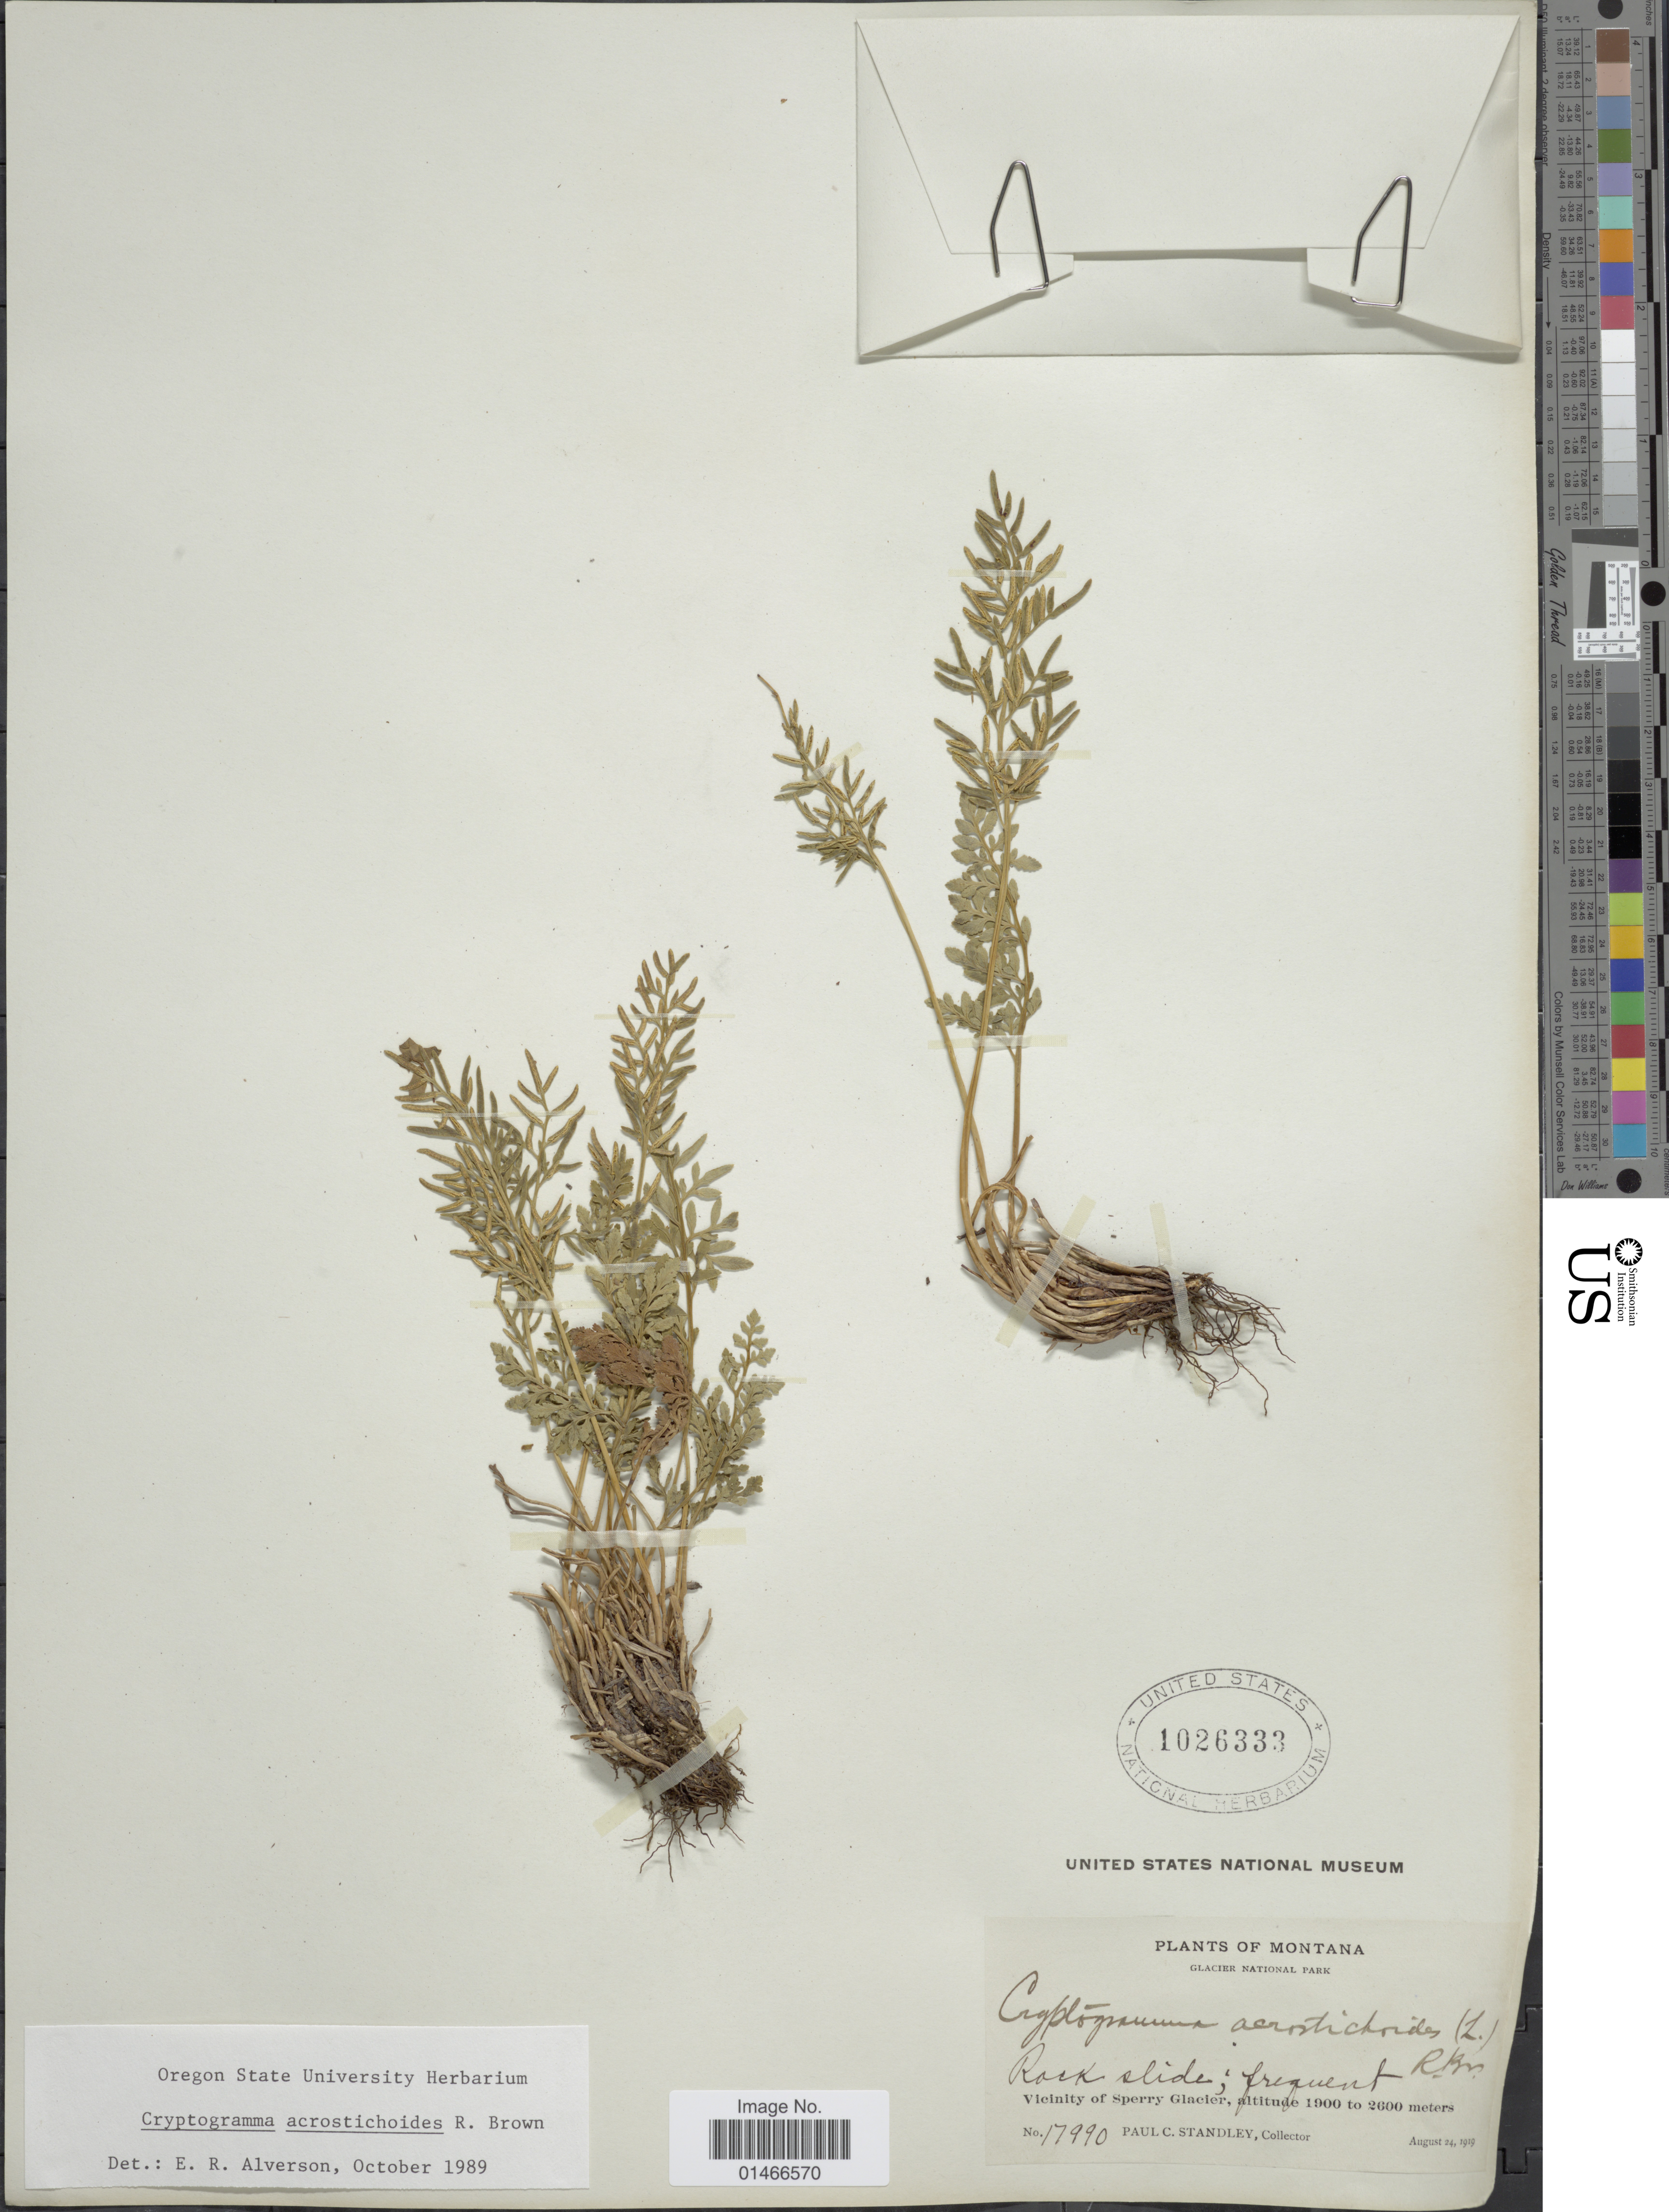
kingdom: Plantae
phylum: Tracheophyta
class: Polypodiopsida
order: Polypodiales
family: Pteridaceae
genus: Cryptogramma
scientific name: Cryptogramma acrostichoides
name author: R. Br.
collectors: P. C. Standley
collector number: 17990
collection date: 1919-08-24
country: United States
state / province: Montana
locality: Glacier National Park. Vicinity of Sperry Glacier.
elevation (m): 1900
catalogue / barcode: US 1026333